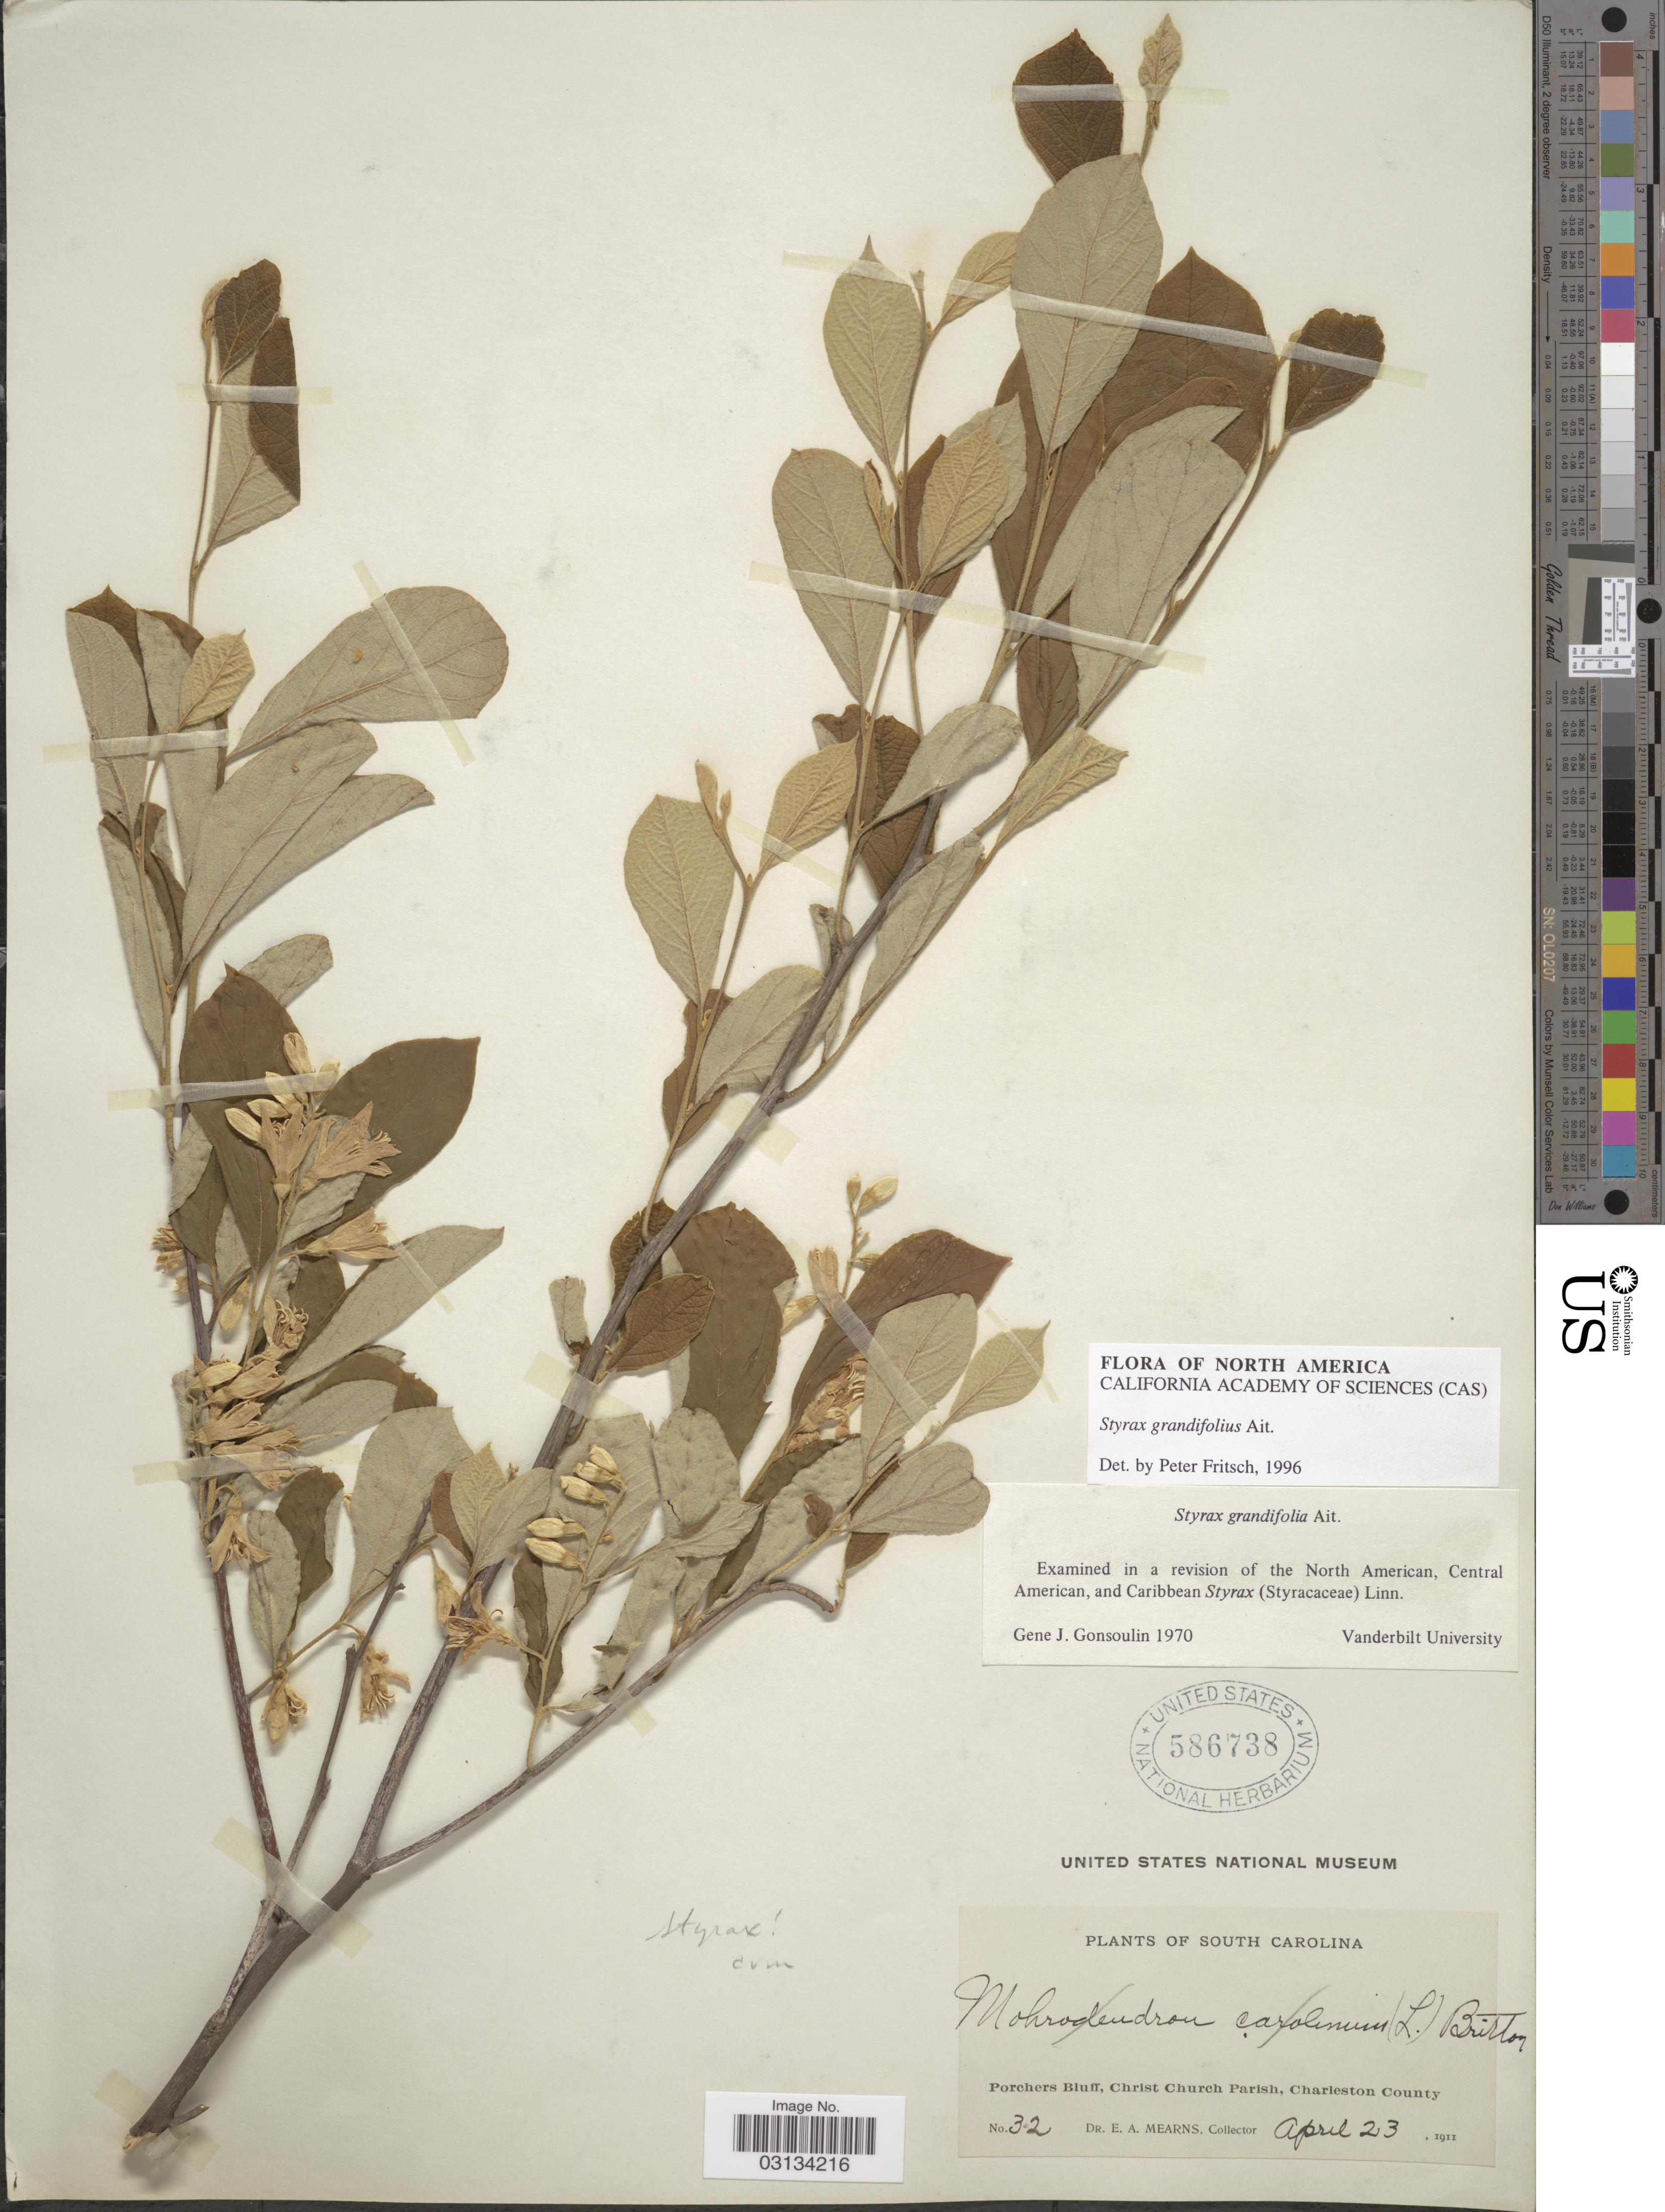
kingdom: Plantae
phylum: Tracheophyta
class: Magnoliopsida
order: Ericales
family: Styracaceae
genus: Styrax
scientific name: Styrax grandifolius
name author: Aiton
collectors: E. A. Mearns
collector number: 32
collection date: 1911-04-23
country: United States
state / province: South Carolina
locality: Porchers Bluff, Christ Church Parish, Charleston County.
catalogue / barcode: US 586738